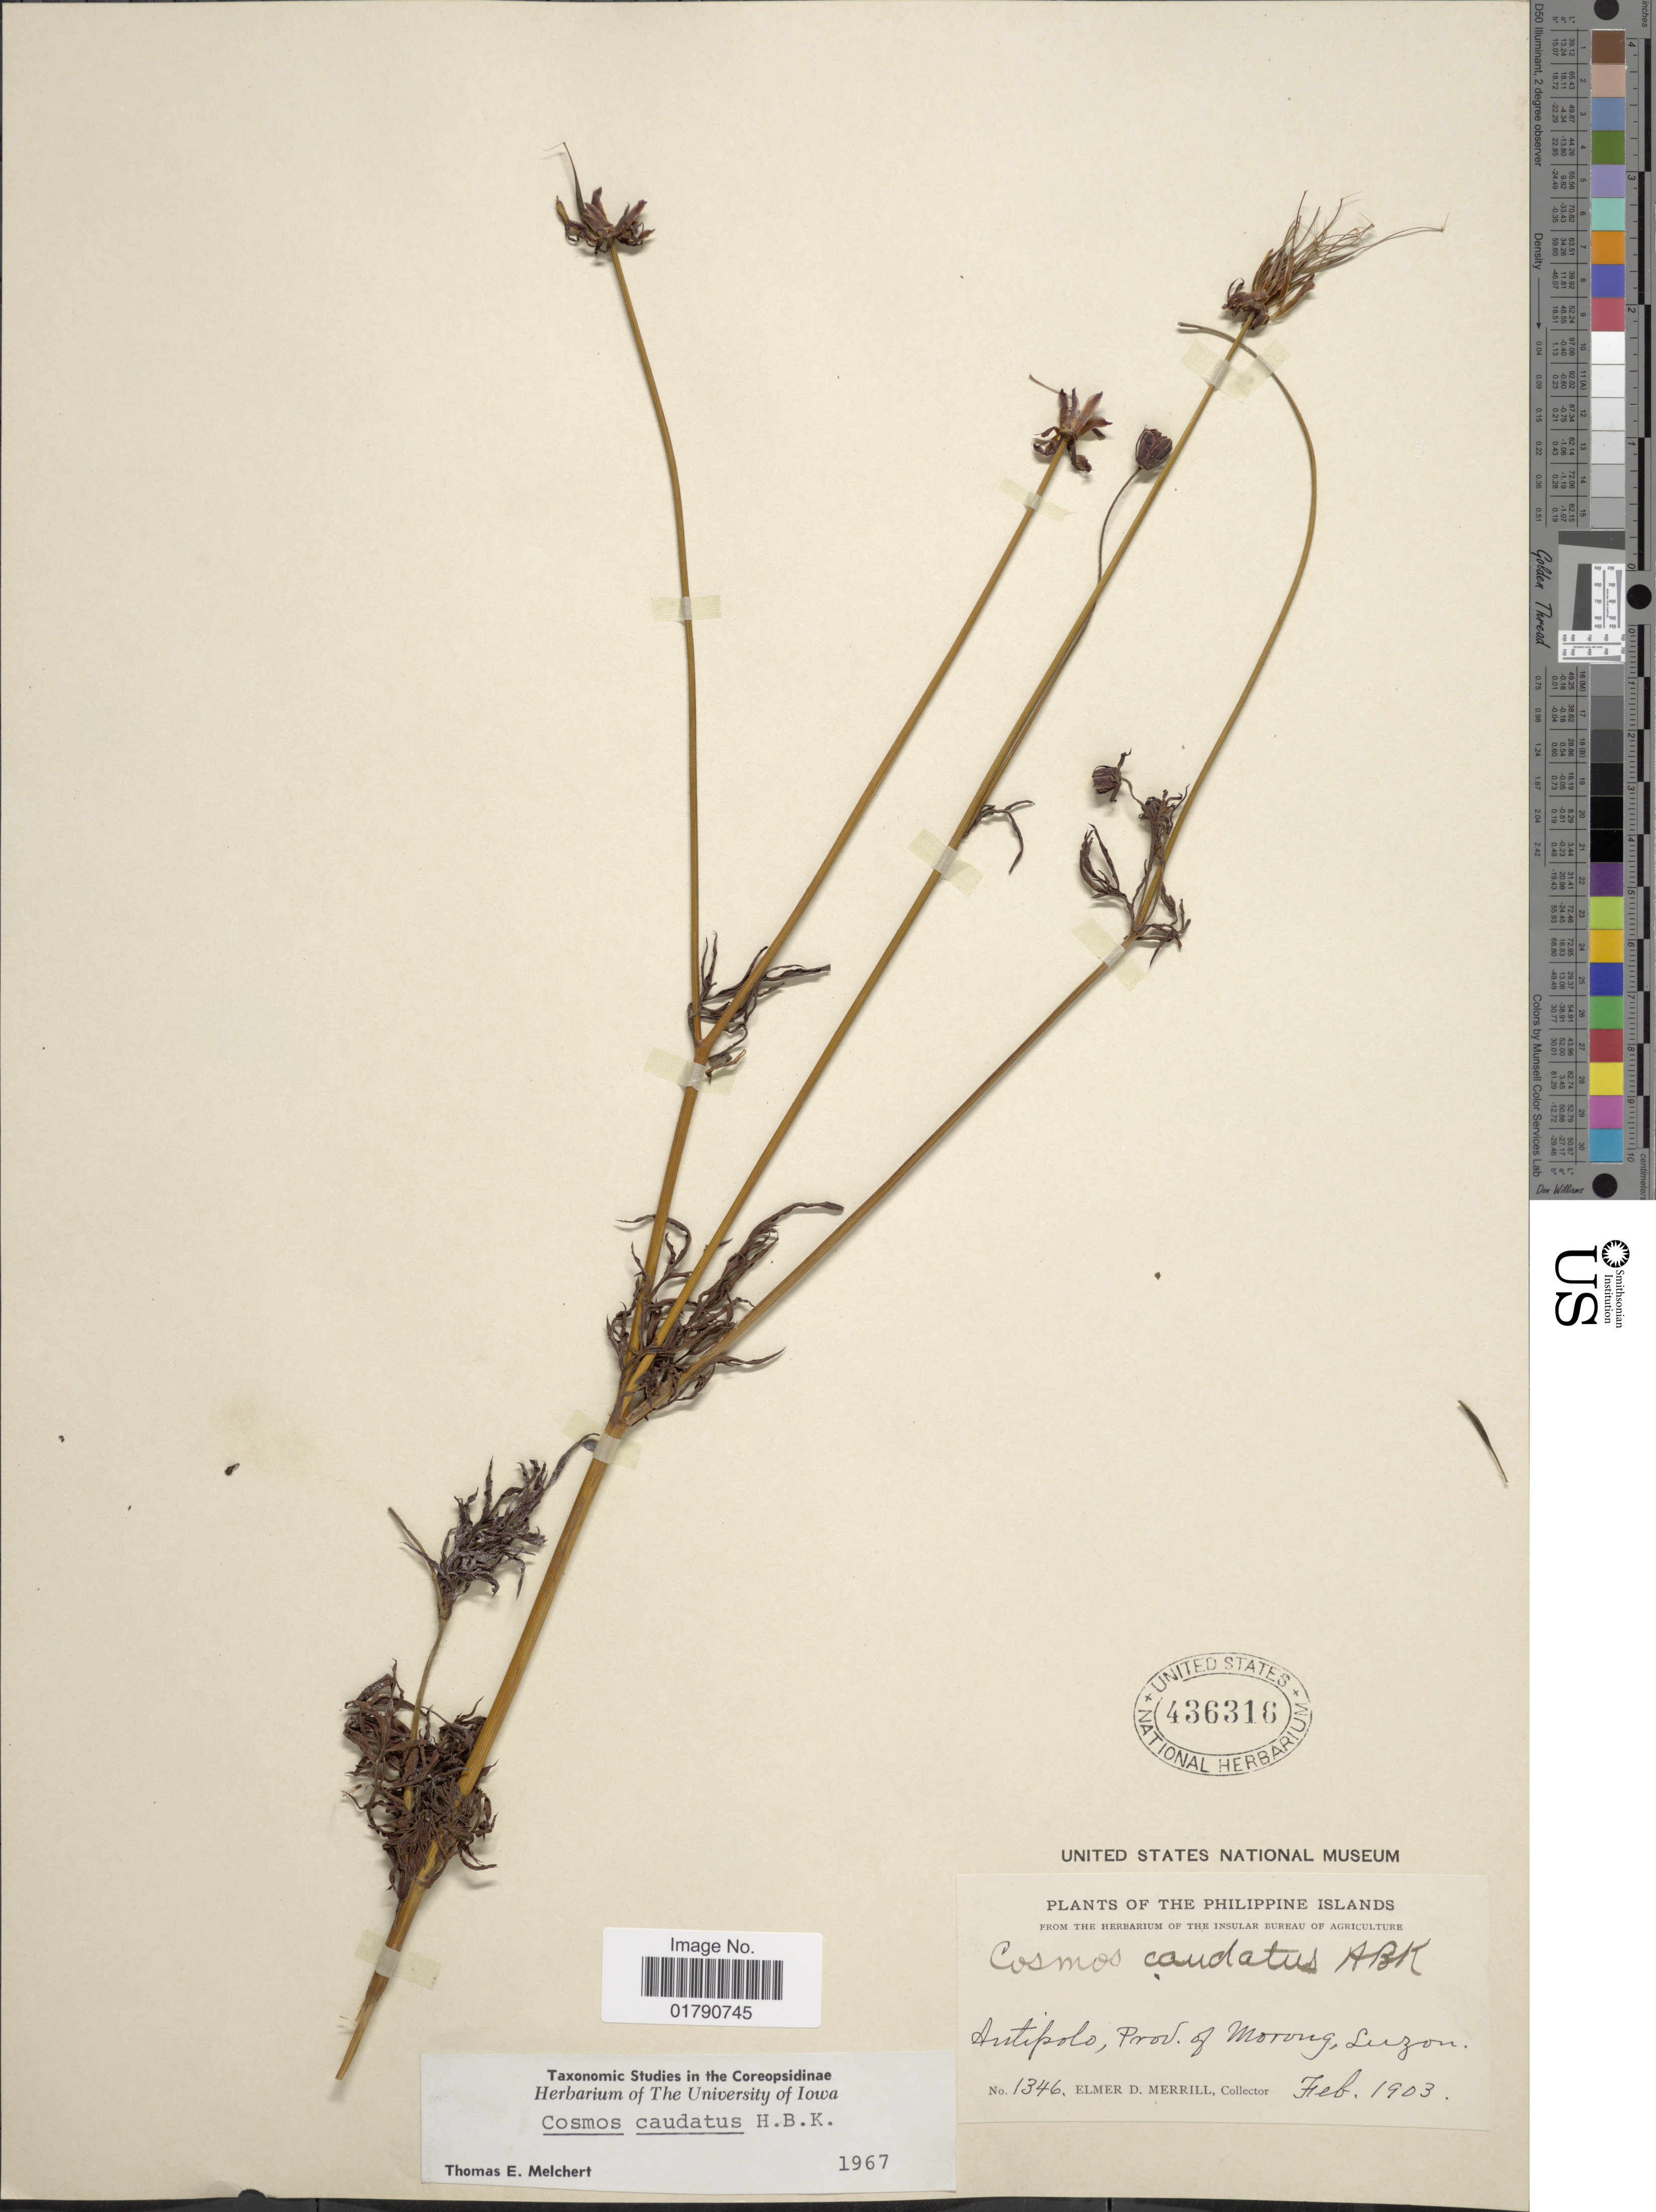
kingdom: Plantae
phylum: Tracheophyta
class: Magnoliopsida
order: Asterales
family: Asteraceae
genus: Cosmos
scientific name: Cosmos caudatus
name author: Kunth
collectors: E. D. Merrill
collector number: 1346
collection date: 1903-02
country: Philippines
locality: Philippine Islands, Antipolo, Prov. of Morrong, Luzon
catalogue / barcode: US 436316